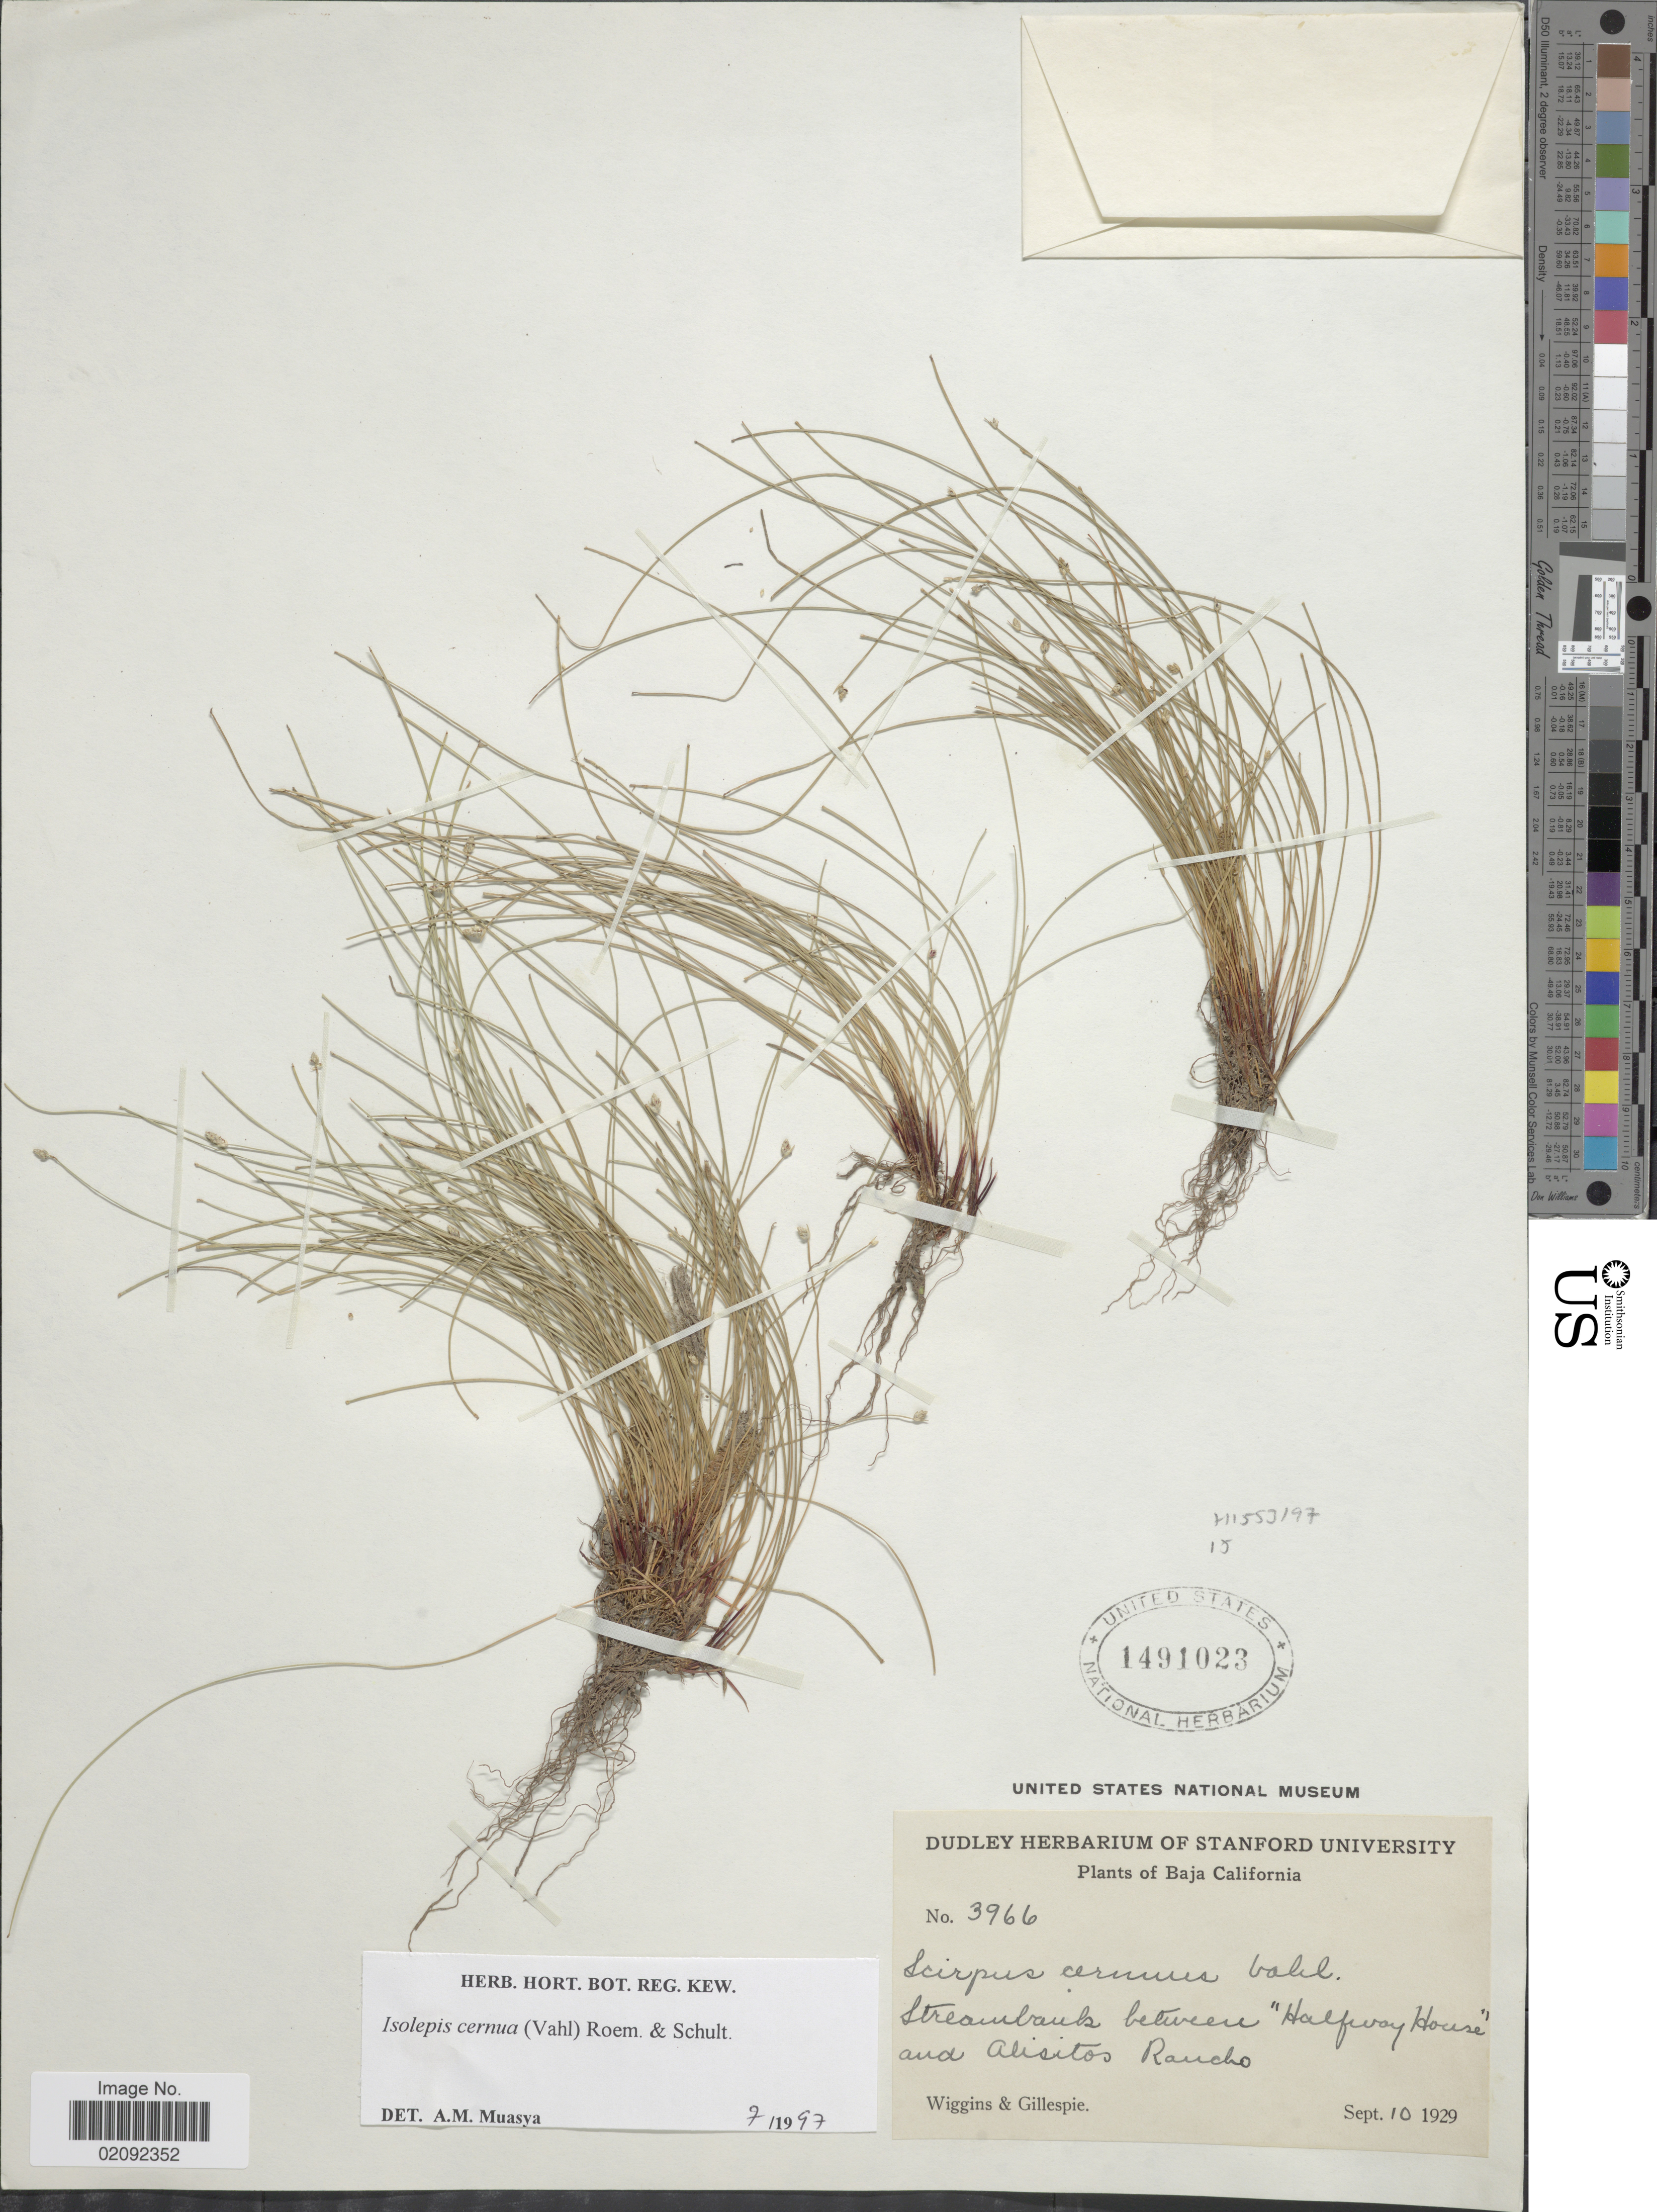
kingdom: Plantae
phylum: Tracheophyta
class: Liliopsida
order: Poales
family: Cyperaceae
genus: Isolepis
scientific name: Isolepis cernua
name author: (Vahl) Roem. & Schult.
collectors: -- Wiggins & -- Gillespie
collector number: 3966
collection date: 1929-09-10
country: Mexico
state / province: Baja California Norte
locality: Streambank between 'Halfway House' and Alisitos Rancho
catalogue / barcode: US 1491023